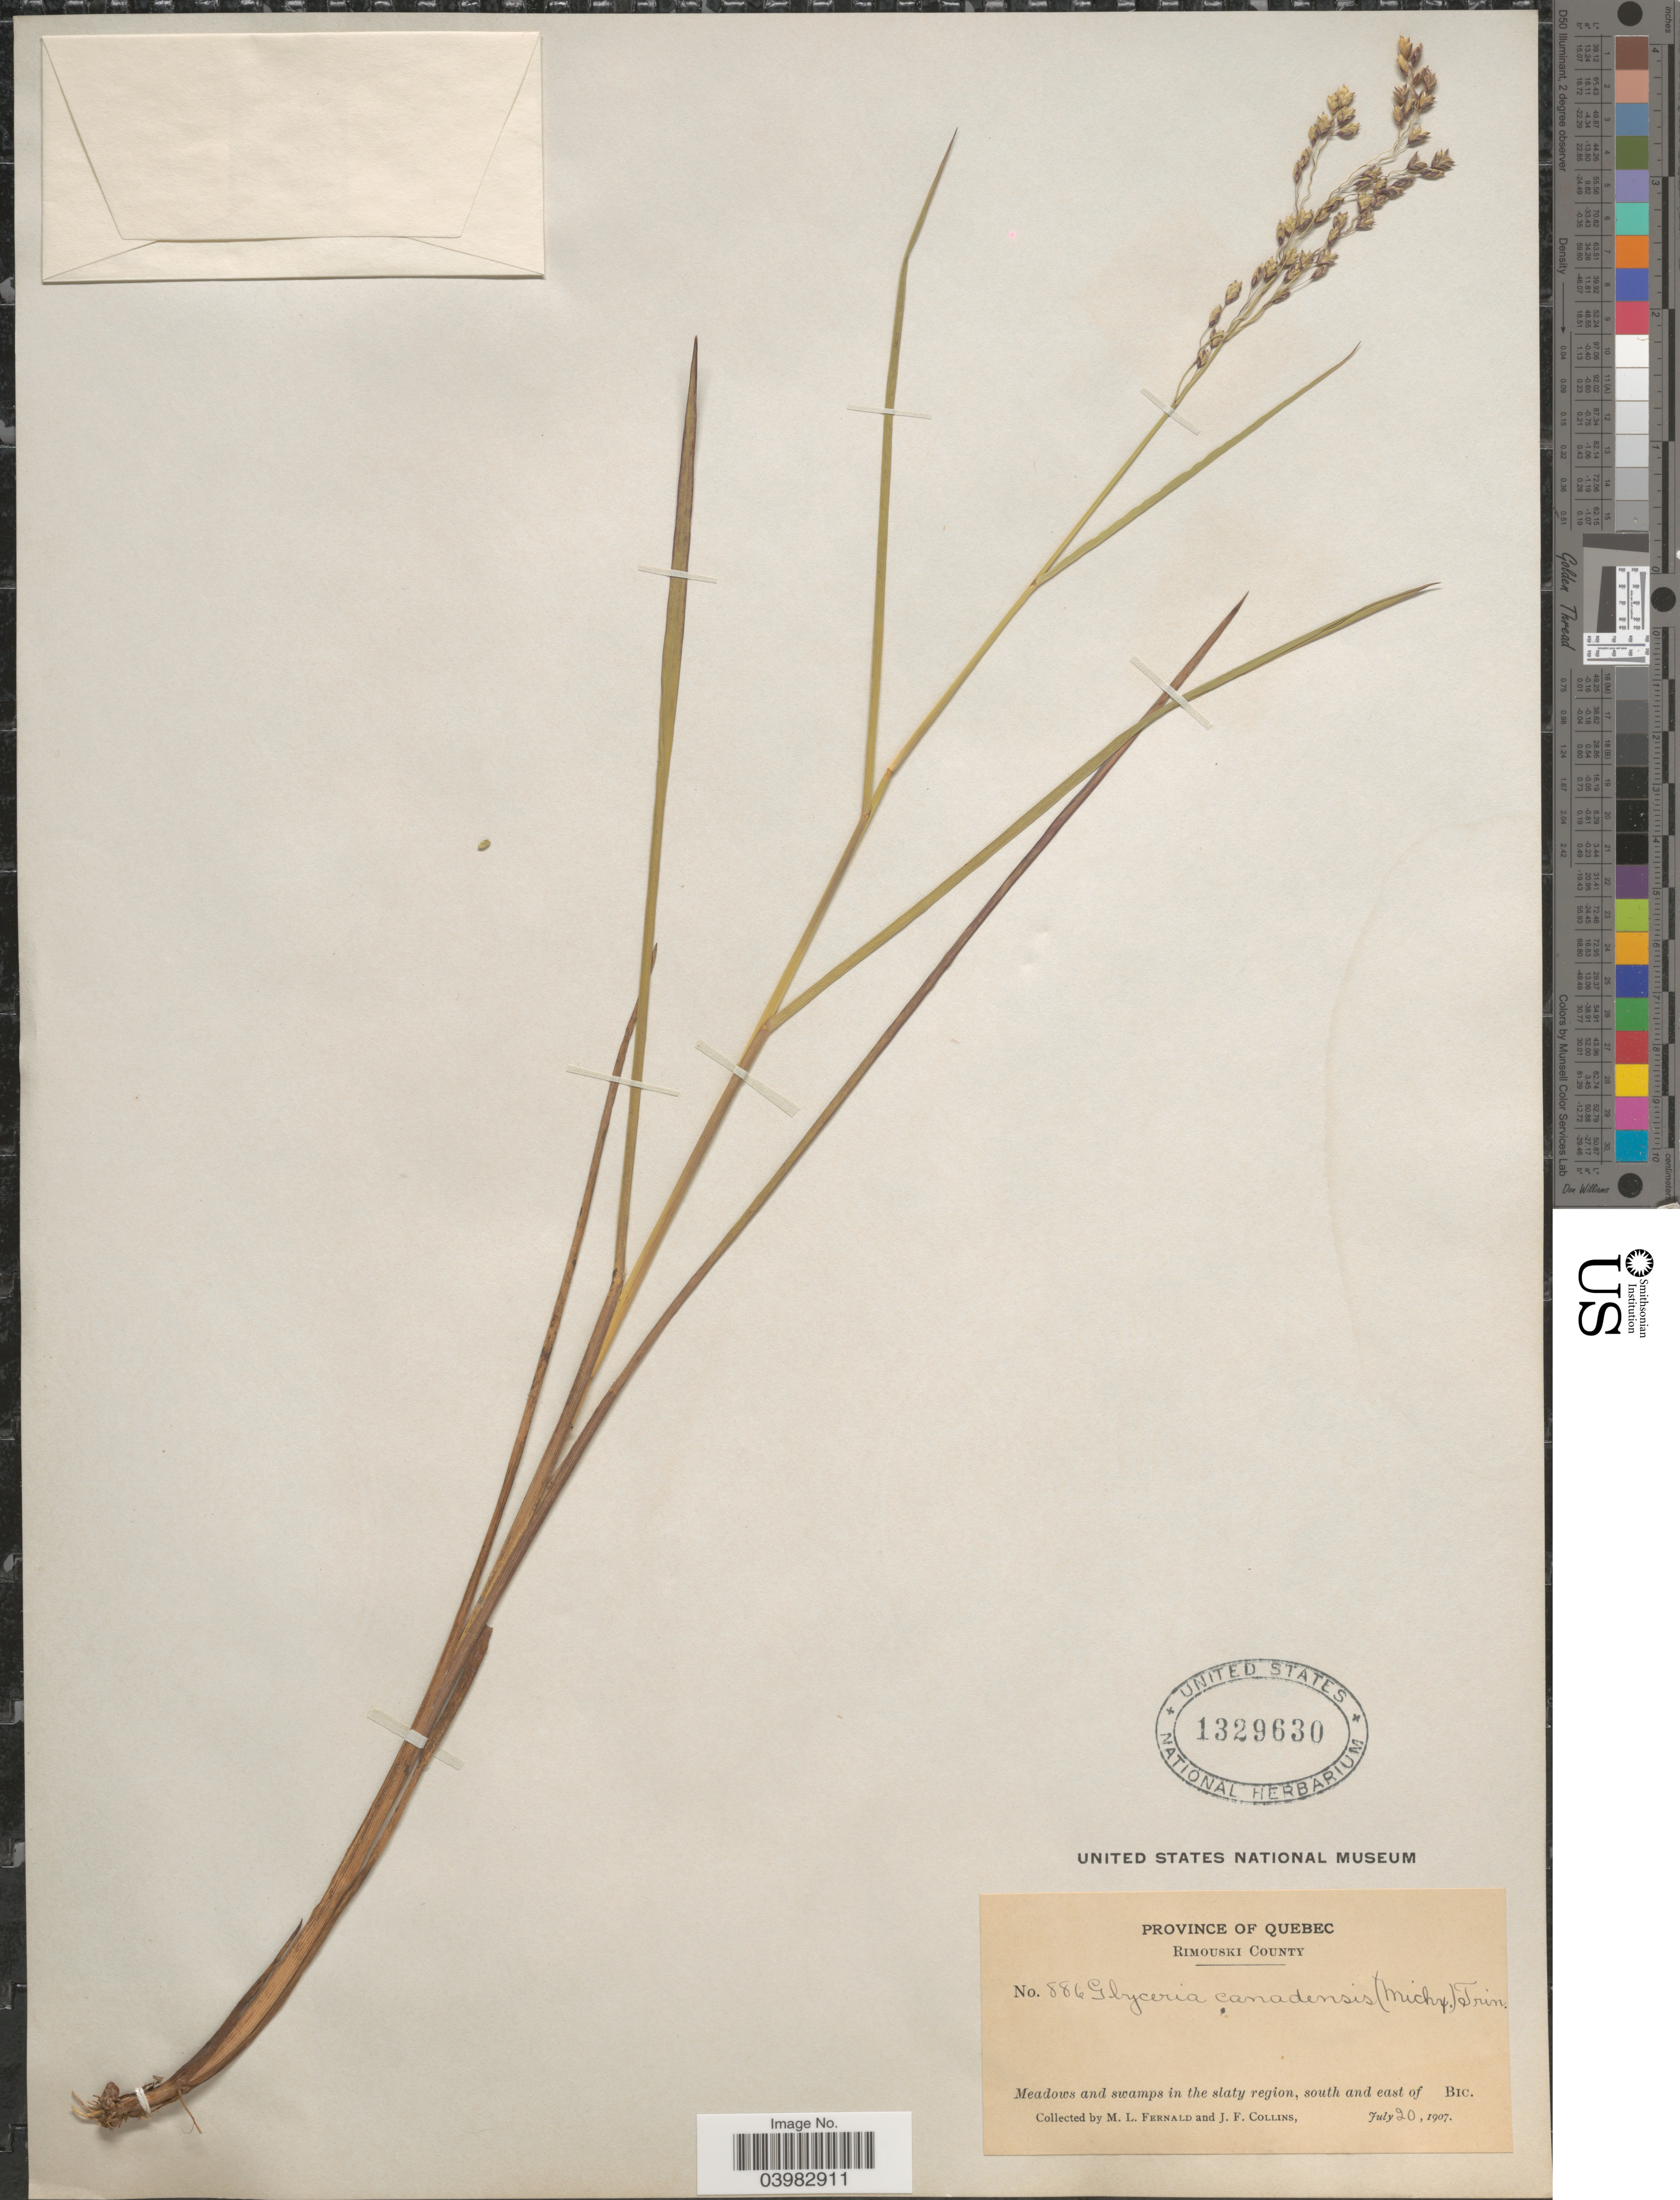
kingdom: Plantae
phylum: Tracheophyta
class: Liliopsida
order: Poales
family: Poaceae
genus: Glyceria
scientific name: Glyceria canadensis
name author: (Michx.) Trin.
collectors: M. L. Fernald & J. Collins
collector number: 886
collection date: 1907-07-20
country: Canada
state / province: Quebec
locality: Rimouski County. South and east of Bic.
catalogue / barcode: US 1329630